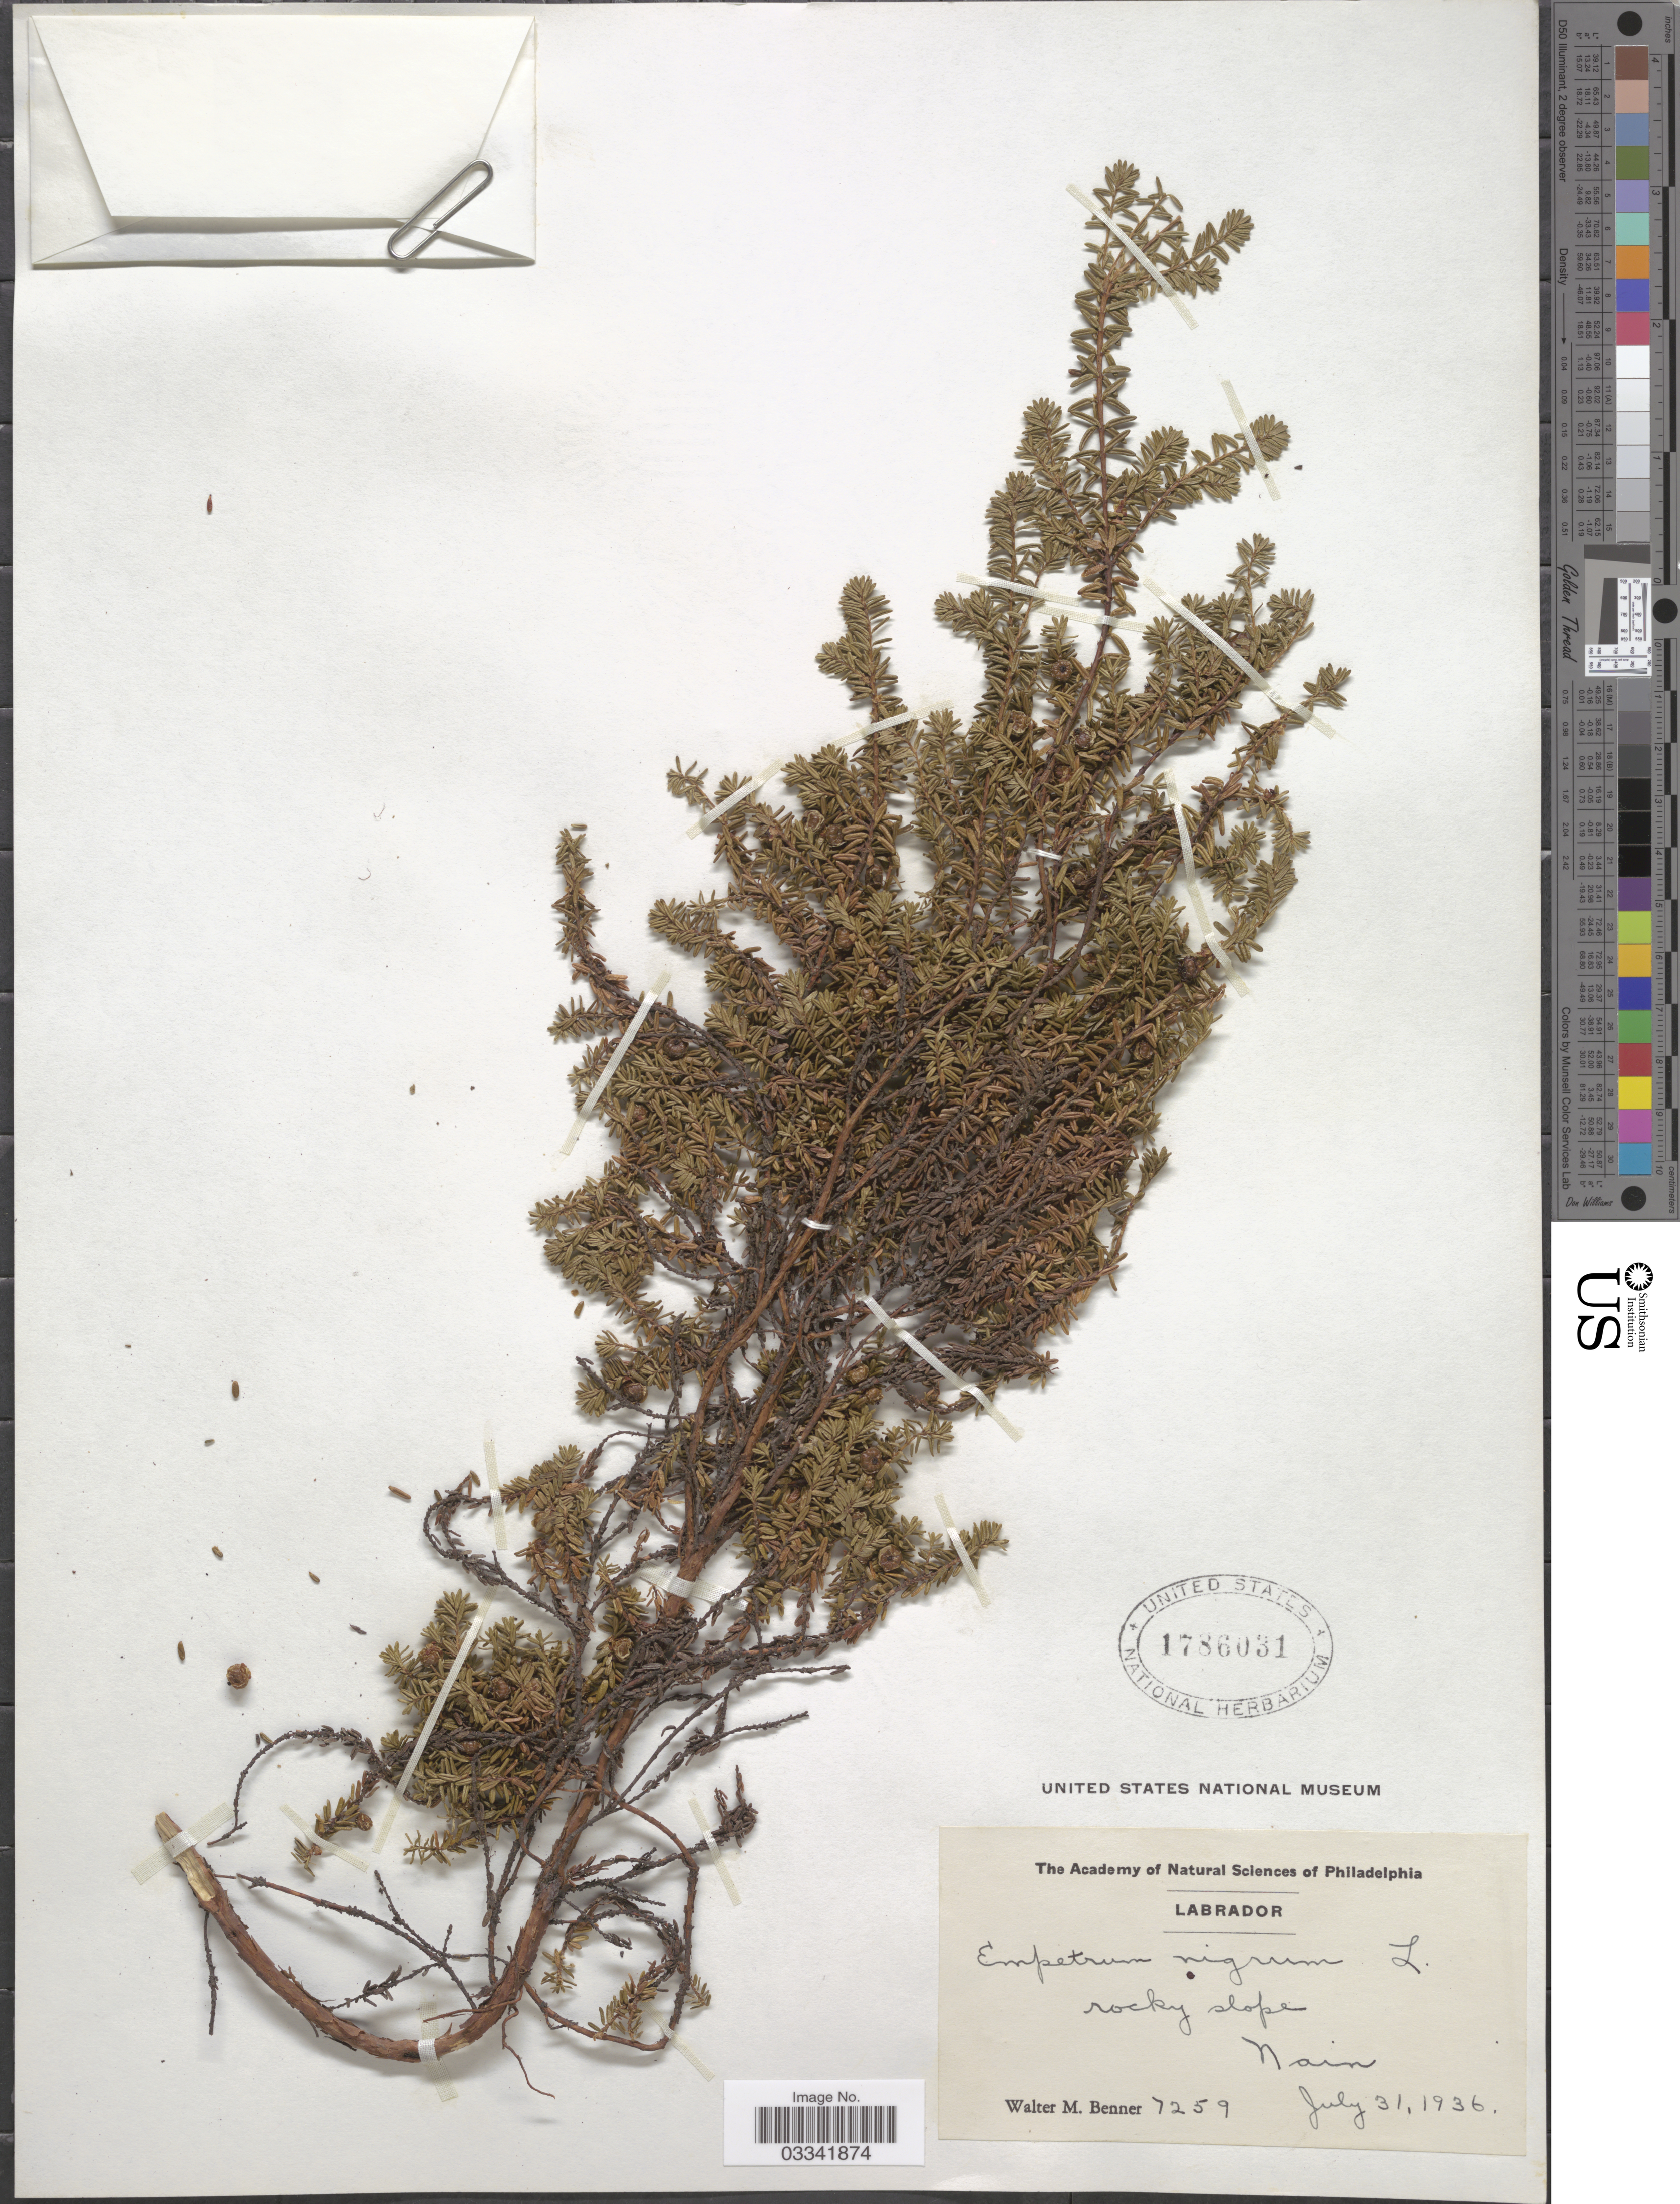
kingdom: Plantae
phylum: Tracheophyta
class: Magnoliopsida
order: Ericales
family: Ericaceae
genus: Empetrum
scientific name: Empetrum nigrum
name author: L.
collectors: W. Benner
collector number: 7259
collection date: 1936-07-31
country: Canada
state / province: Newfoundland and Labrador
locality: Labrador, Nain.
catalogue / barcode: US 1786031